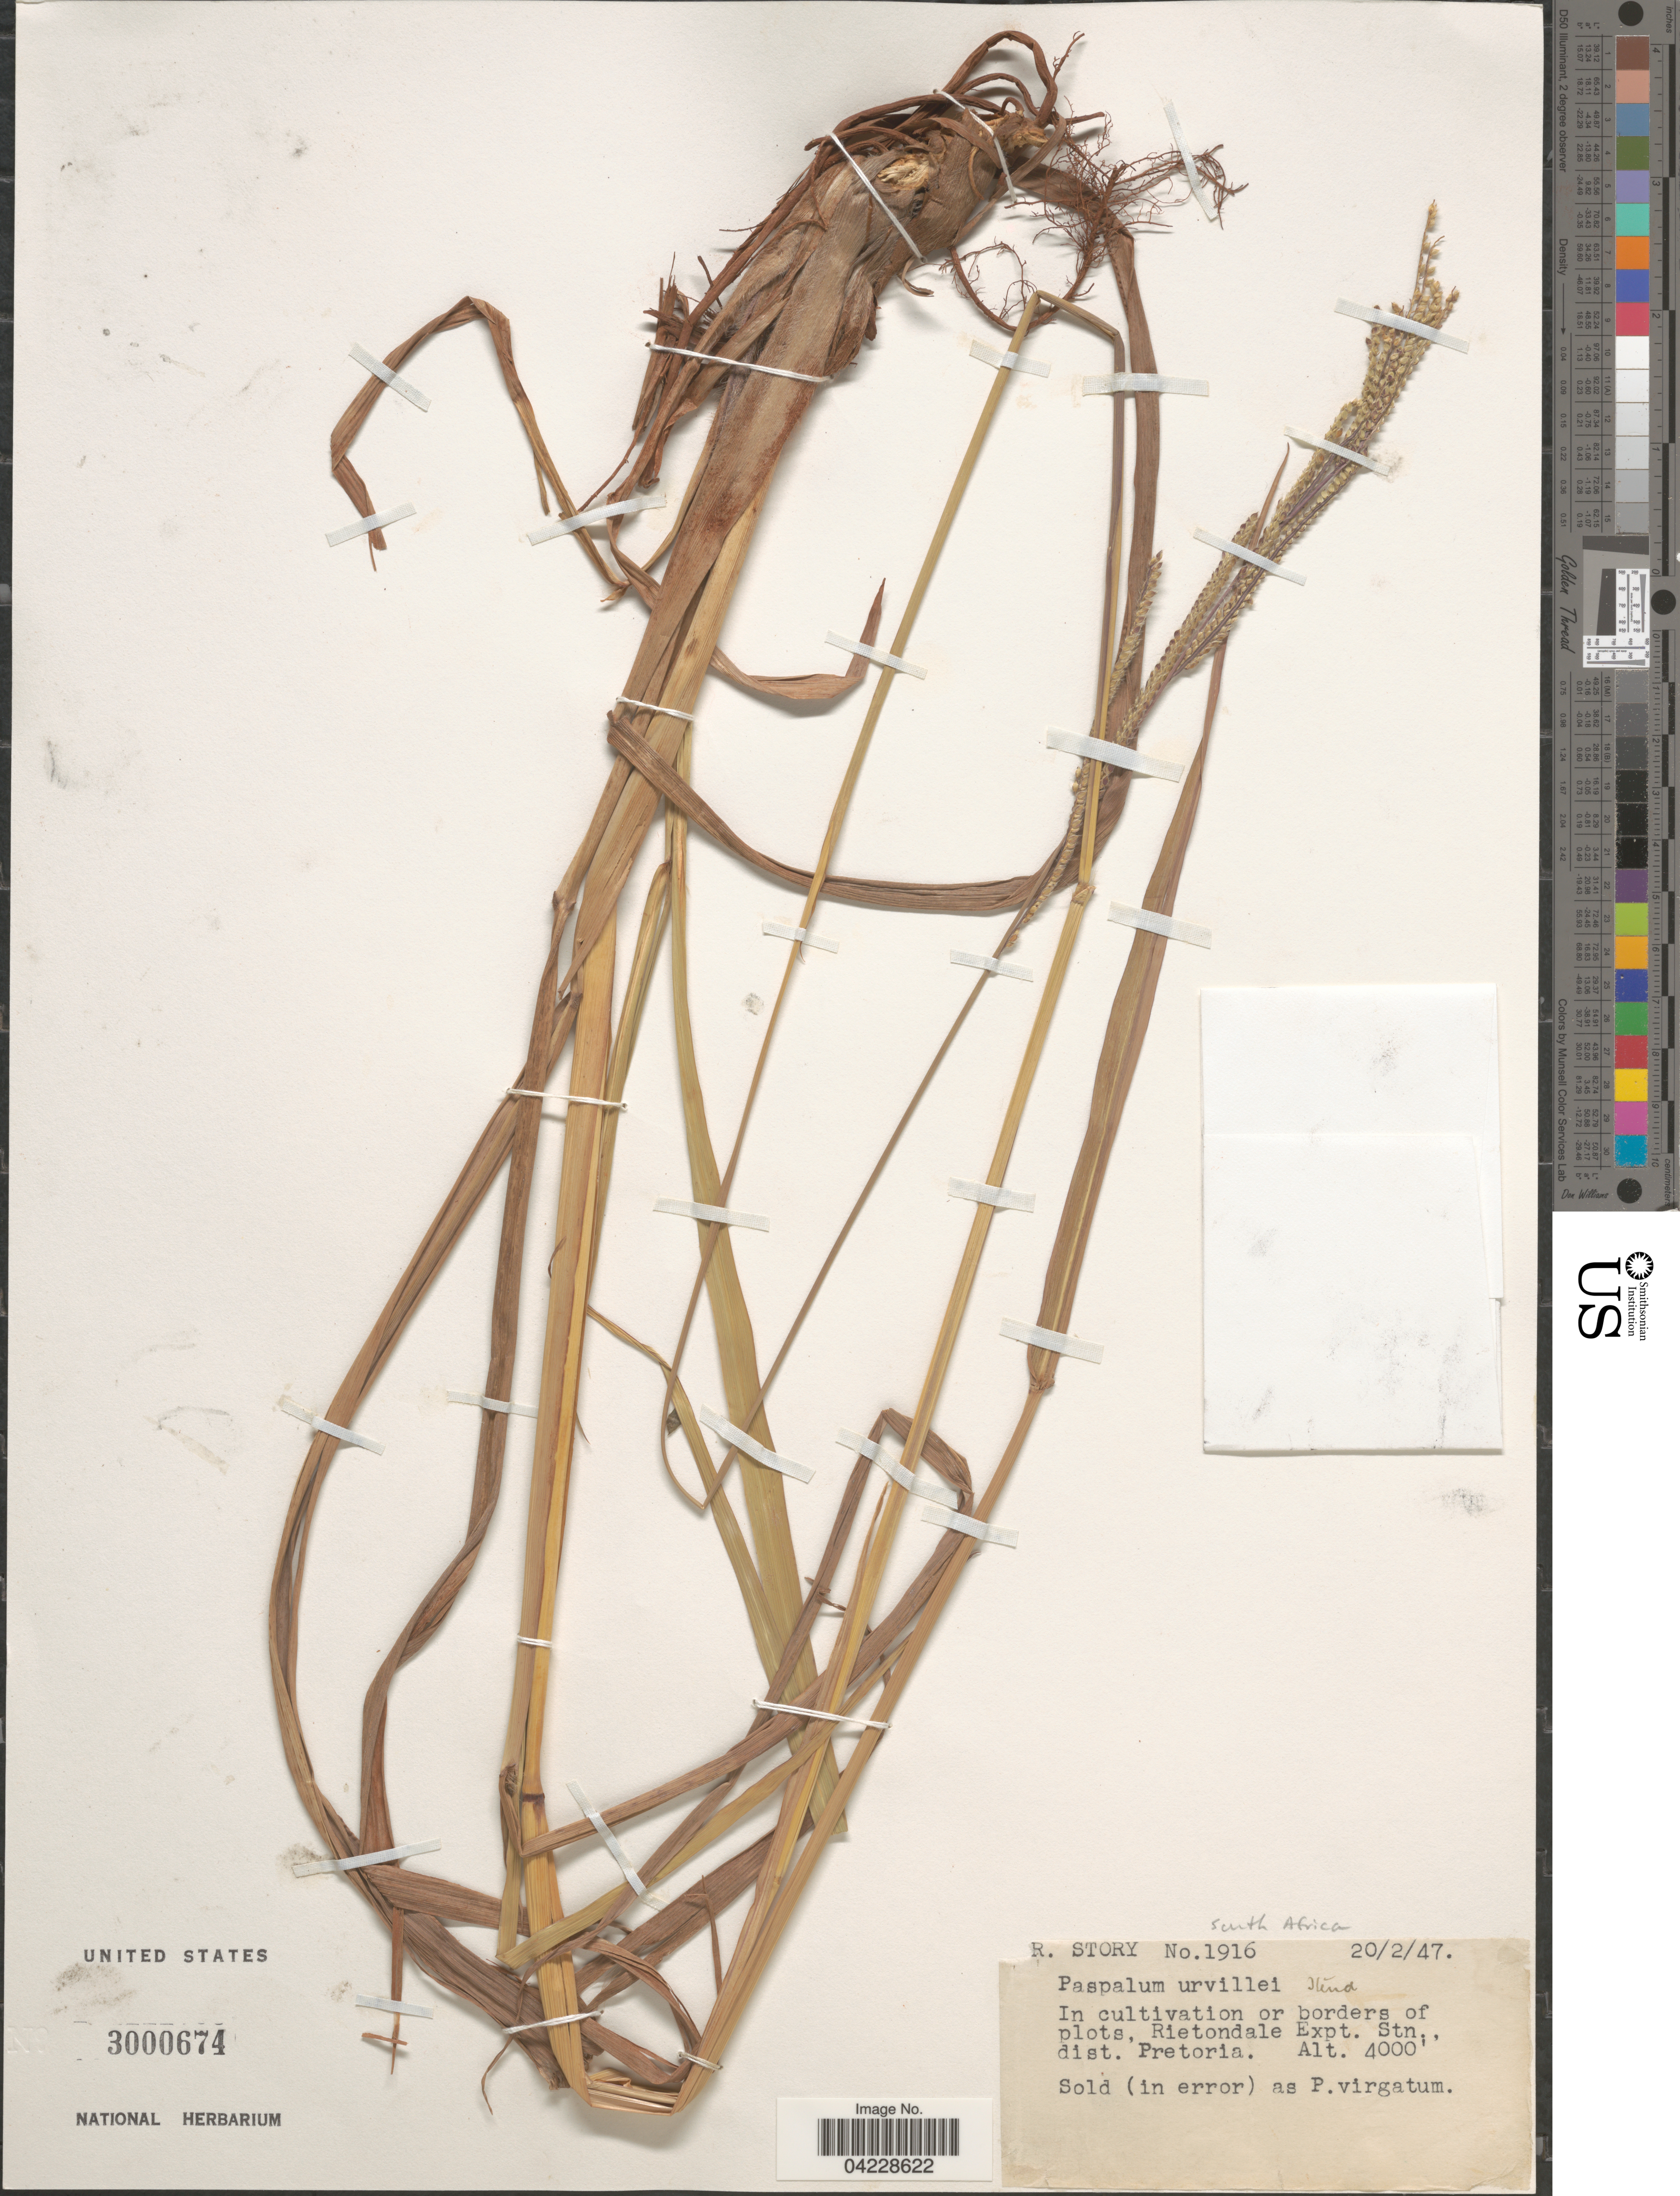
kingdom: Plantae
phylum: Tracheophyta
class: Liliopsida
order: Poales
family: Poaceae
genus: Paspalum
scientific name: Paspalum urvillei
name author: Steud.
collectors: R. Story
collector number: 1916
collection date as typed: Transcribed d/m/y: 20/2/47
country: South Africa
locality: In cultivation or borders of plots, Rietondale Expt. Stn., dist. Pretoria.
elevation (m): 1219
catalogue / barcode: US 3000674